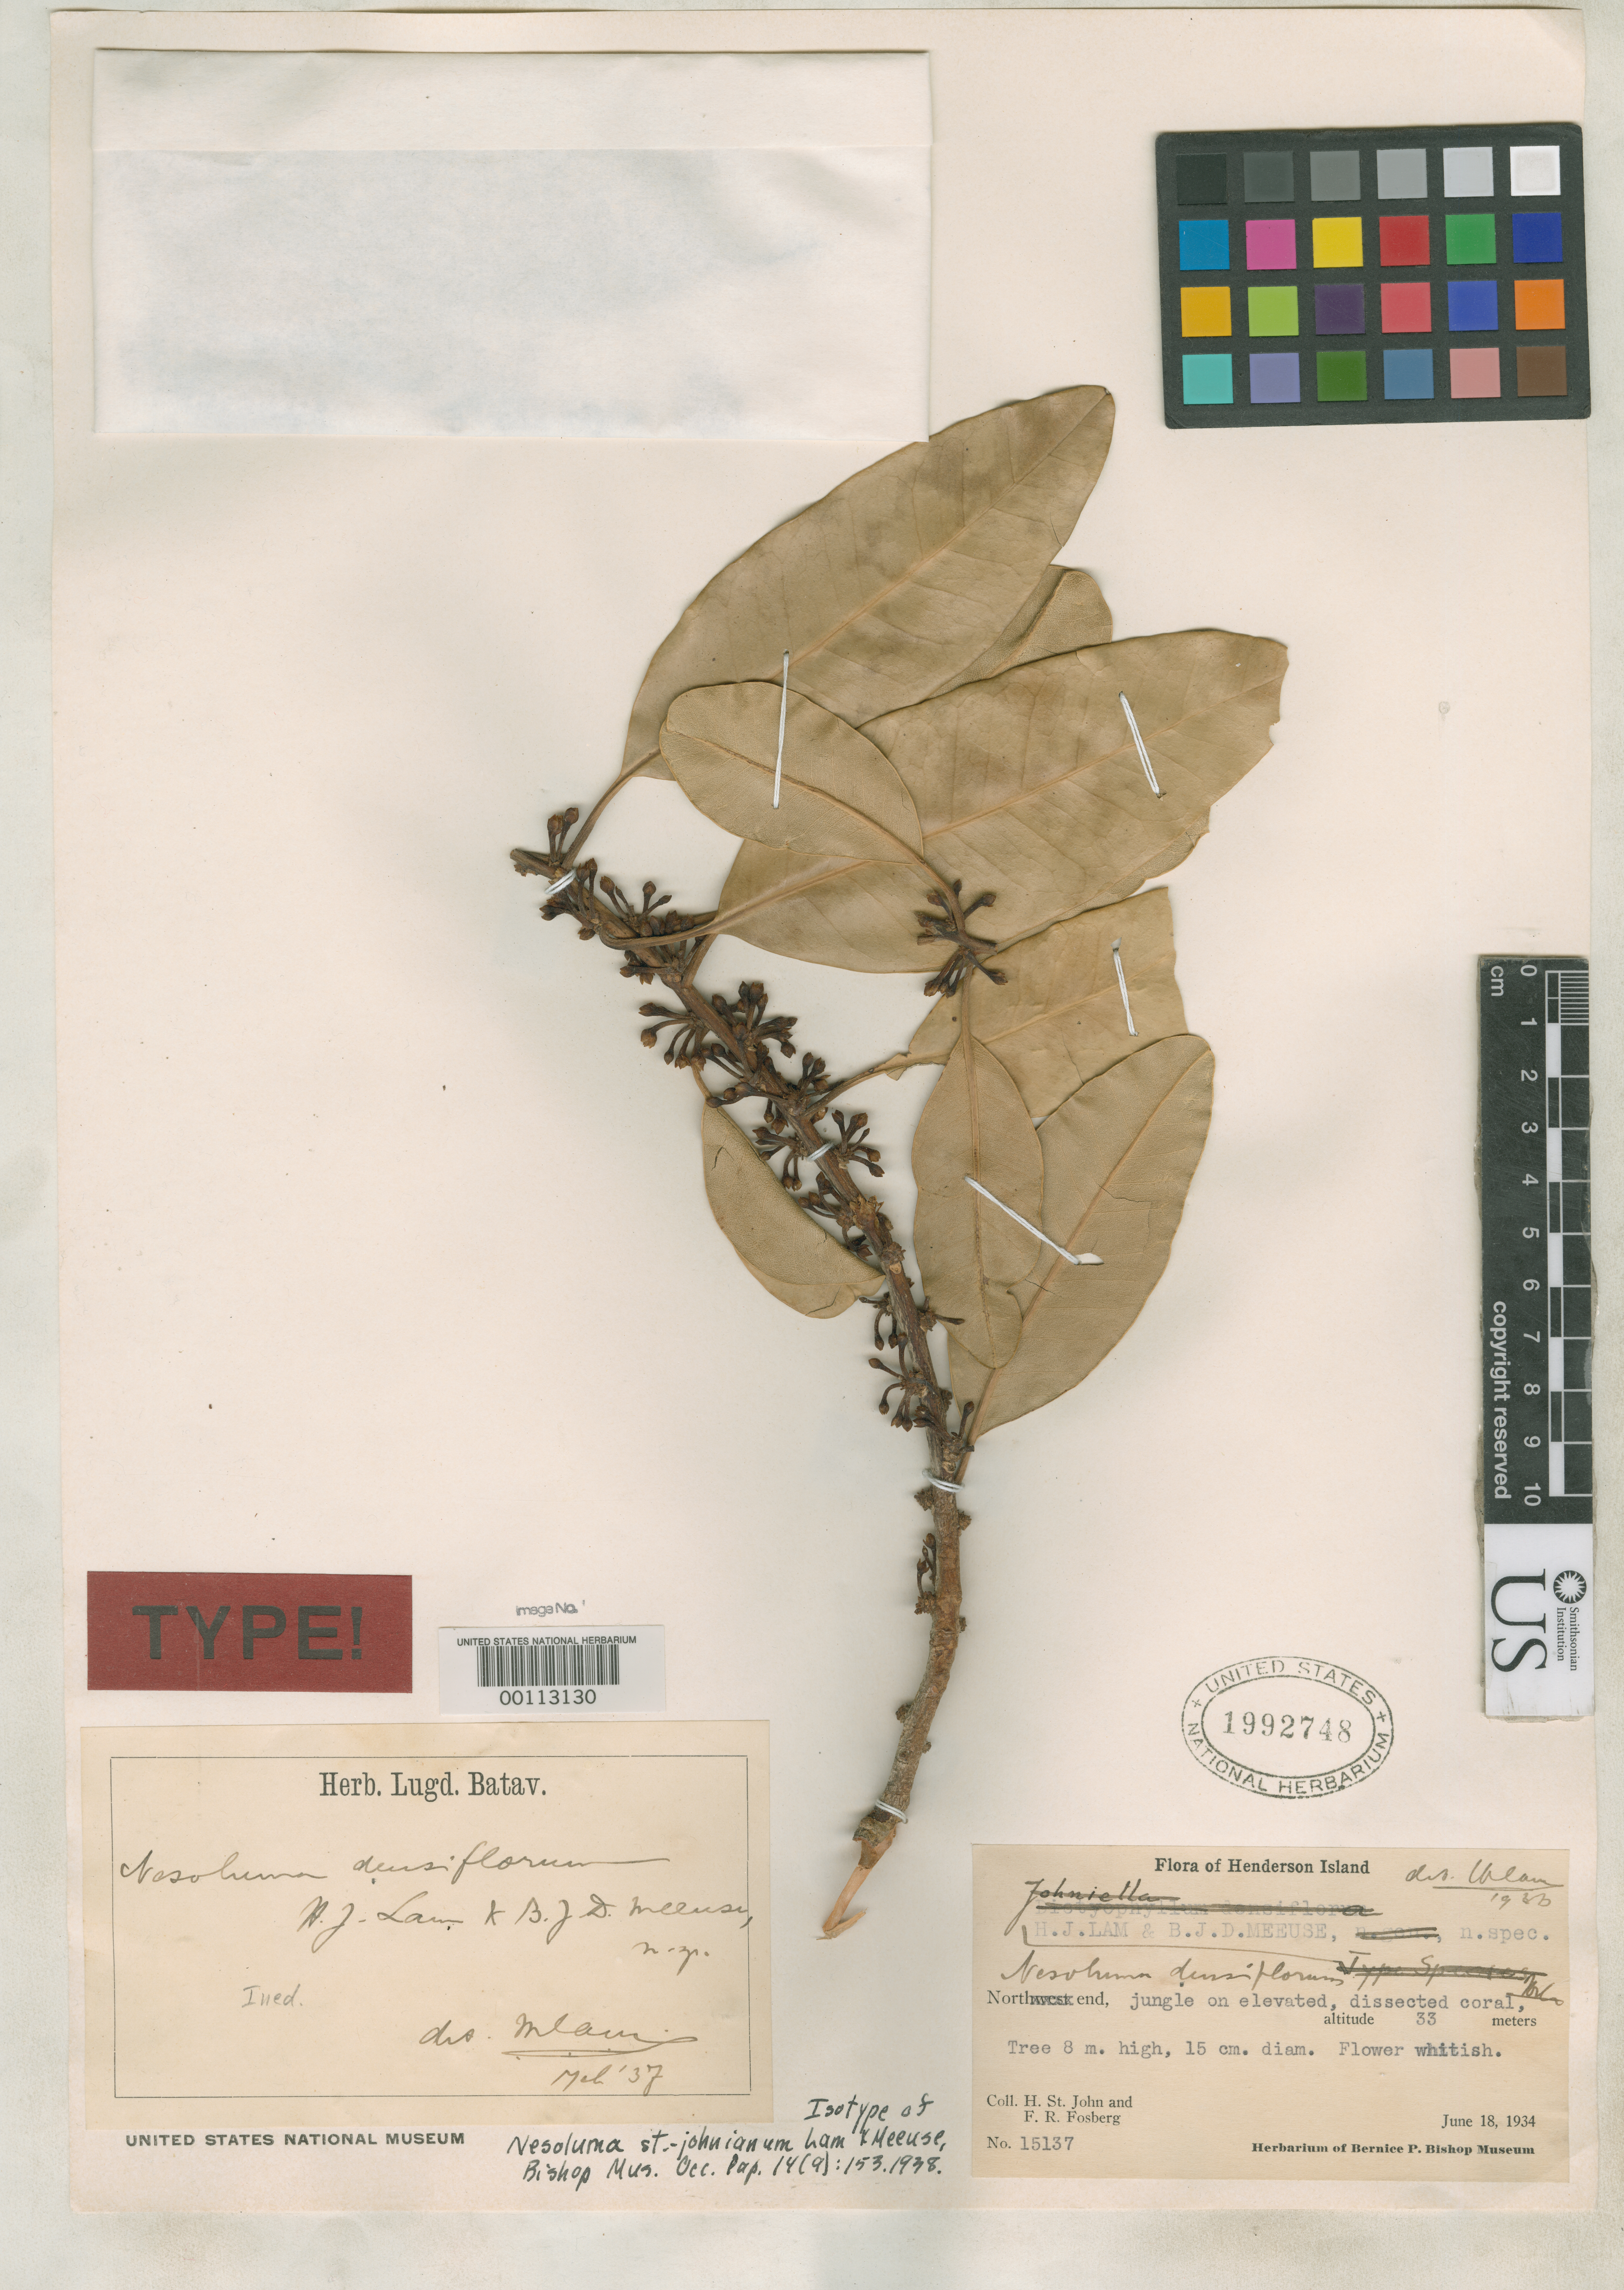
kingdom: Plantae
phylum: Tracheophyta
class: Magnoliopsida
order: Ericales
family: Sapotaceae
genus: Nesoluma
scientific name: Nesoluma st.-johnianum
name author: H.J. Lam & B. Meeuse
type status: Isotype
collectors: H. St. John & F. R. Fosberg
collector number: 15137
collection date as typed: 18 Jun 1934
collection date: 1934-06-18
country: Pitcairn Islands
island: Henderson I.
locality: North end.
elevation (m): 33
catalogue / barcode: US 1992748